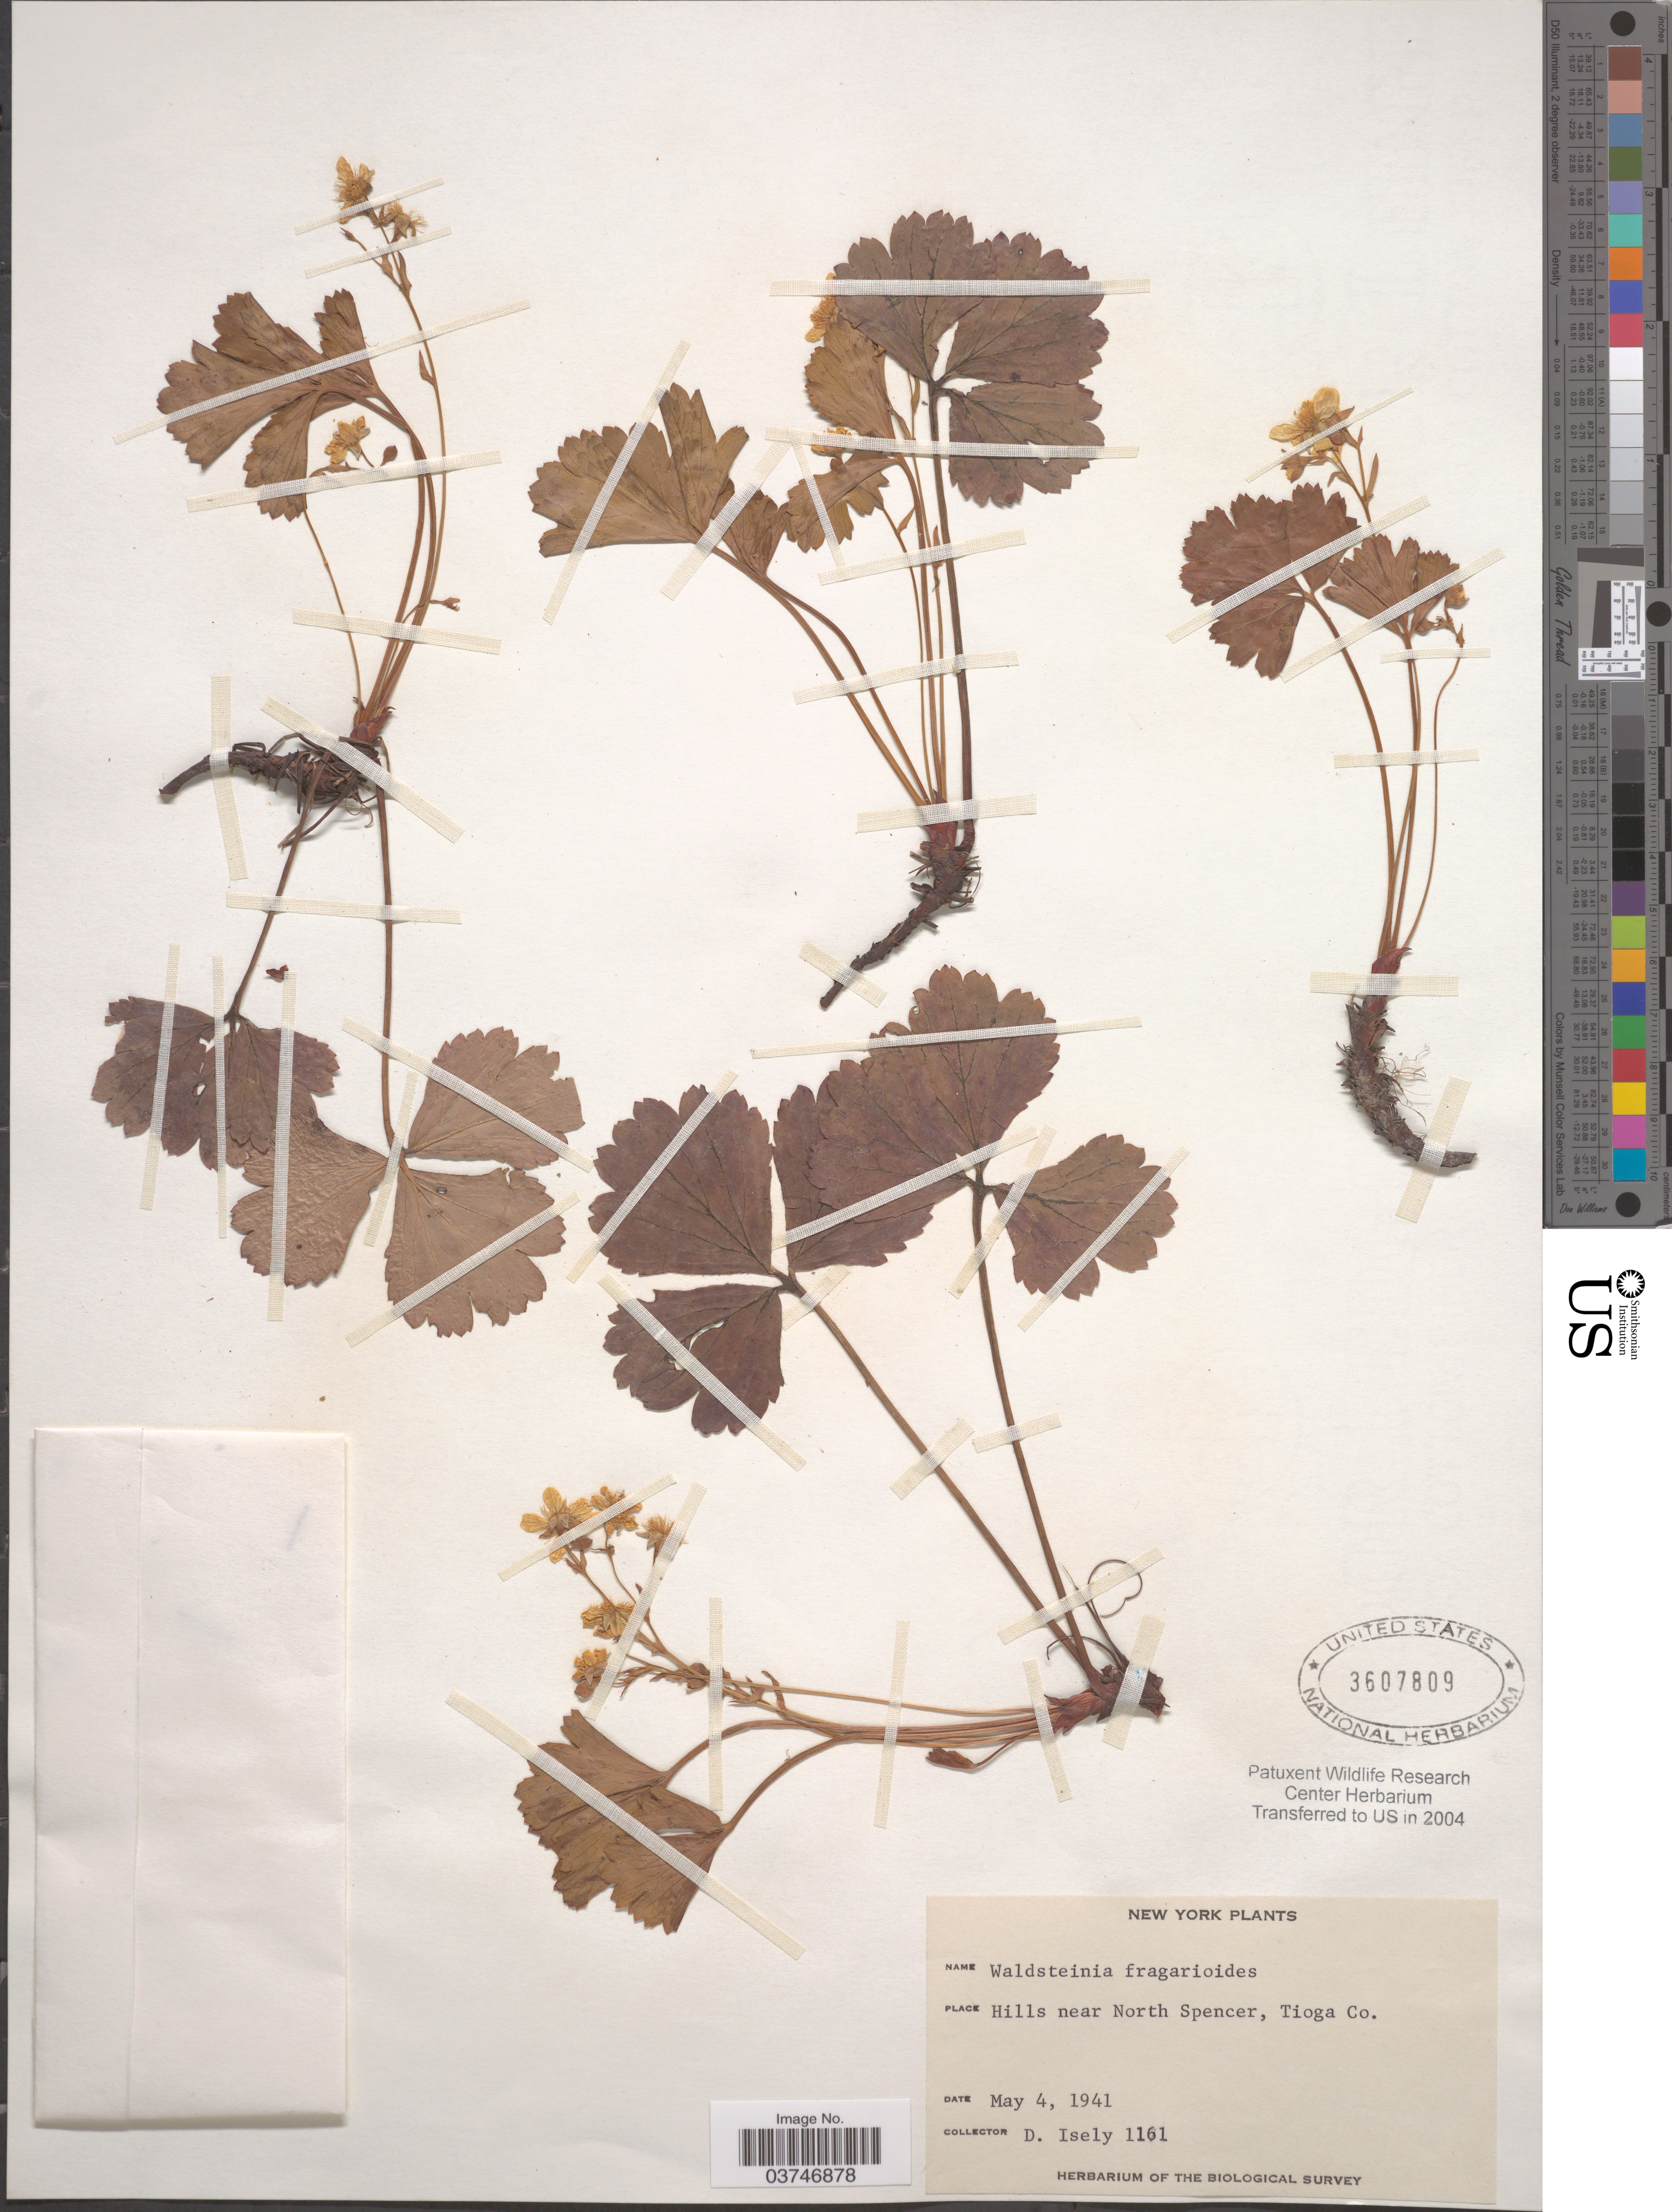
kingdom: Plantae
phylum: Tracheophyta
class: Magnoliopsida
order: Rosales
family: Rosaceae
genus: Waldsteinia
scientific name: Waldsteinia fragarioides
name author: (Michx.) Tratt.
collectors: D. Isely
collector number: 1161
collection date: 1941-05-04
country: United States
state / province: New York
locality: Hills near North Spencer, Tioga Co.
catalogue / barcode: US 3607809